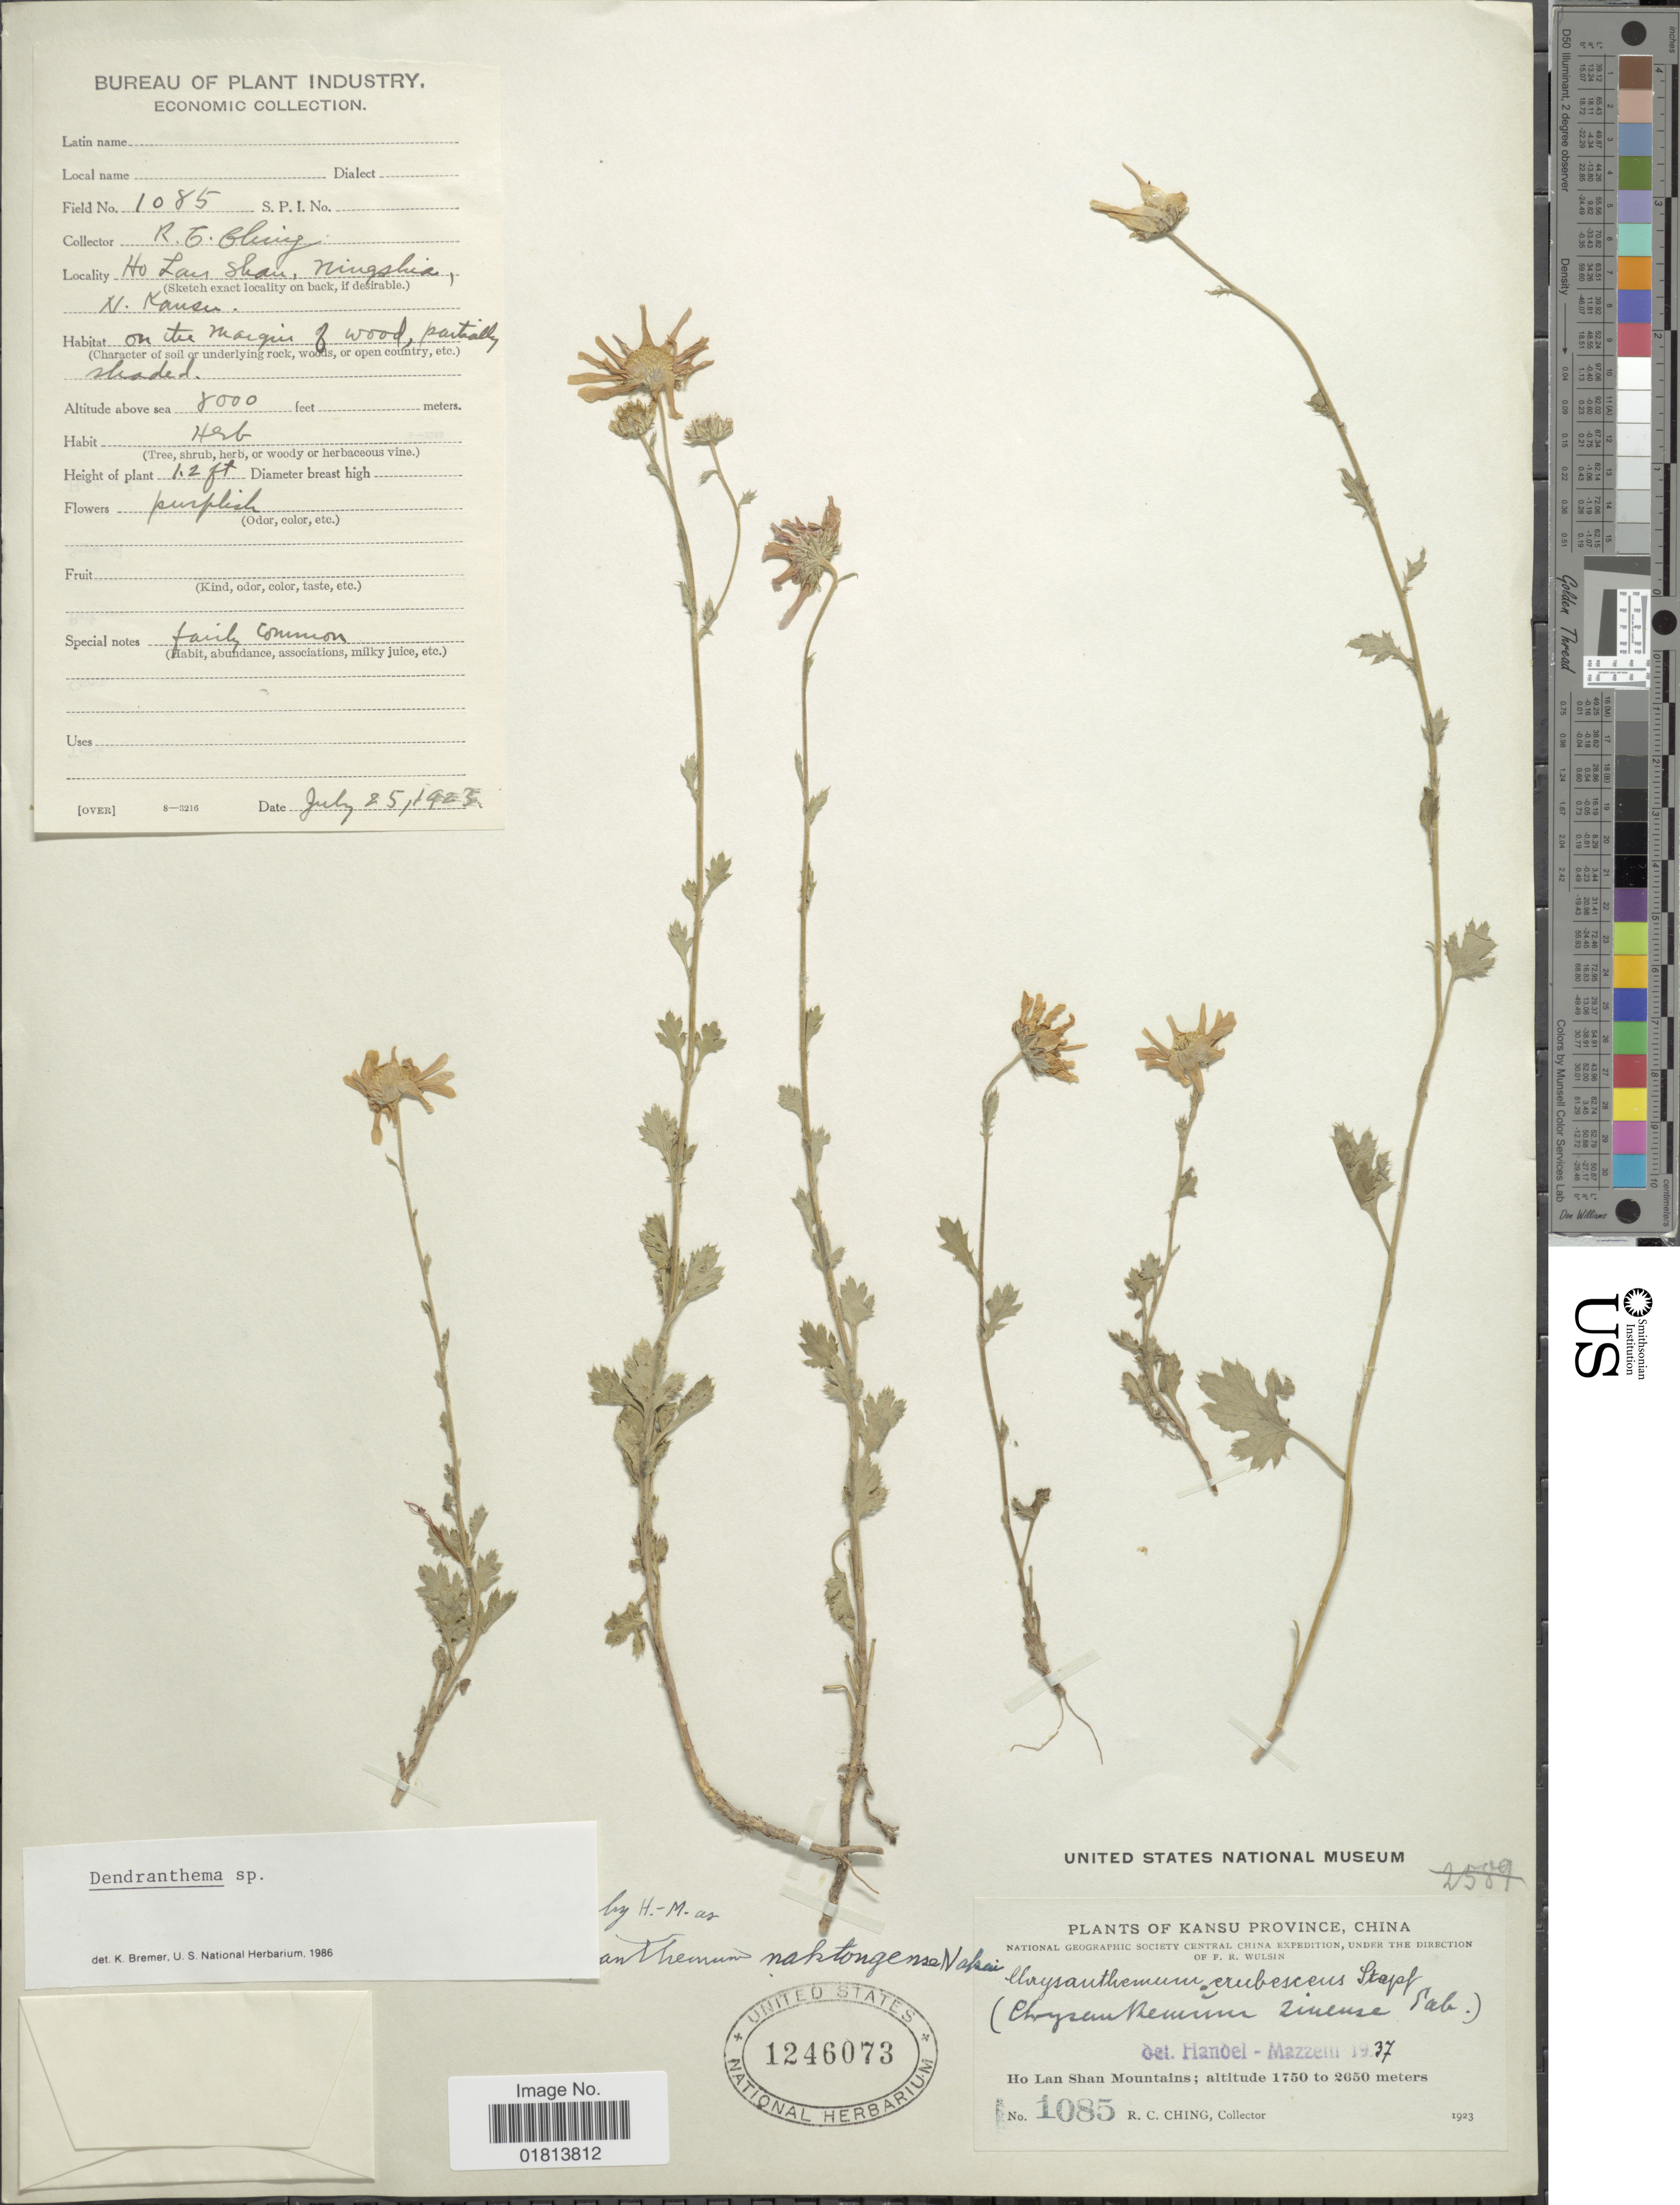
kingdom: Plantae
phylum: Tracheophyta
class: Magnoliopsida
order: Asterales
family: Asteraceae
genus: Dendranthema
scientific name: Dendranthema sp.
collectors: R. C. Ching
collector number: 1085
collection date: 1923-07-25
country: China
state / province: Gansu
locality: Kansu Province, China, Ho Lam Shan Mountains, Ningshia, N. Kansu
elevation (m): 2438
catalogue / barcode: US 1246073